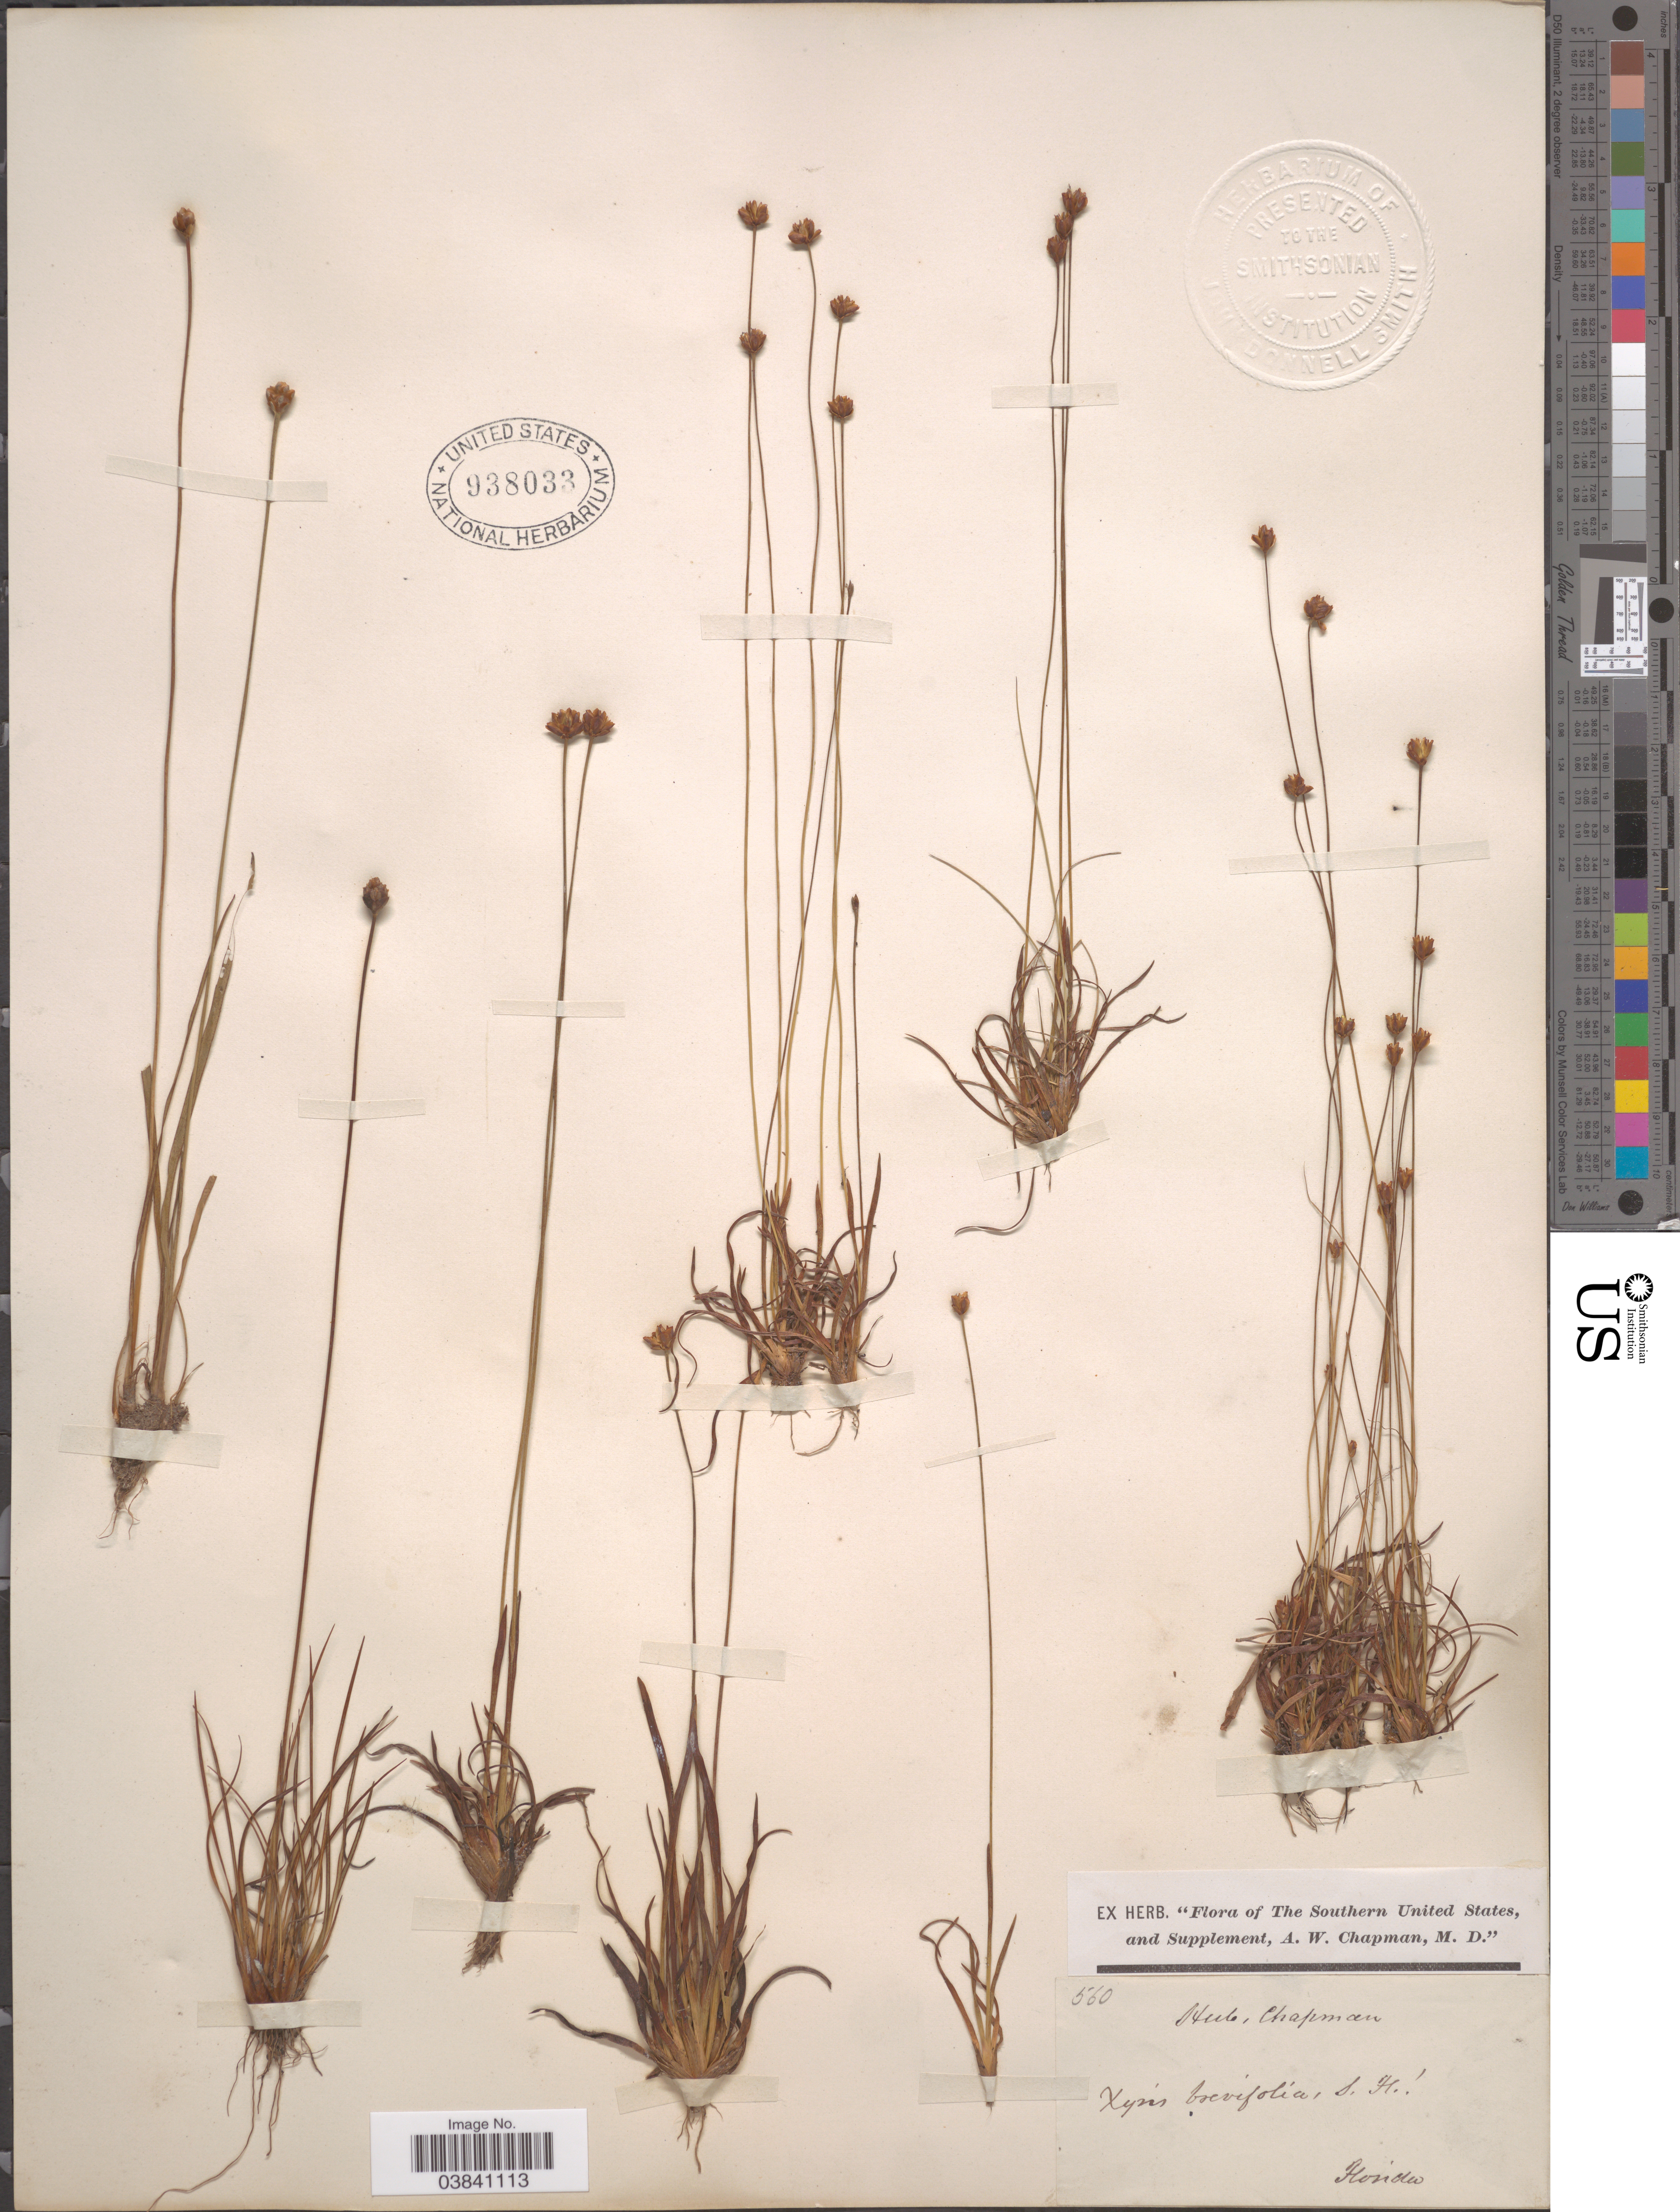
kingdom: Plantae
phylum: Tracheophyta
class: Liliopsida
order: Poales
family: Xyridaceae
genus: Xyris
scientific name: Xyris brevifolia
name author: Michx.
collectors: ex herb. Chapman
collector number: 560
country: United States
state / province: Florida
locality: Southern United States.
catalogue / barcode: US 938033